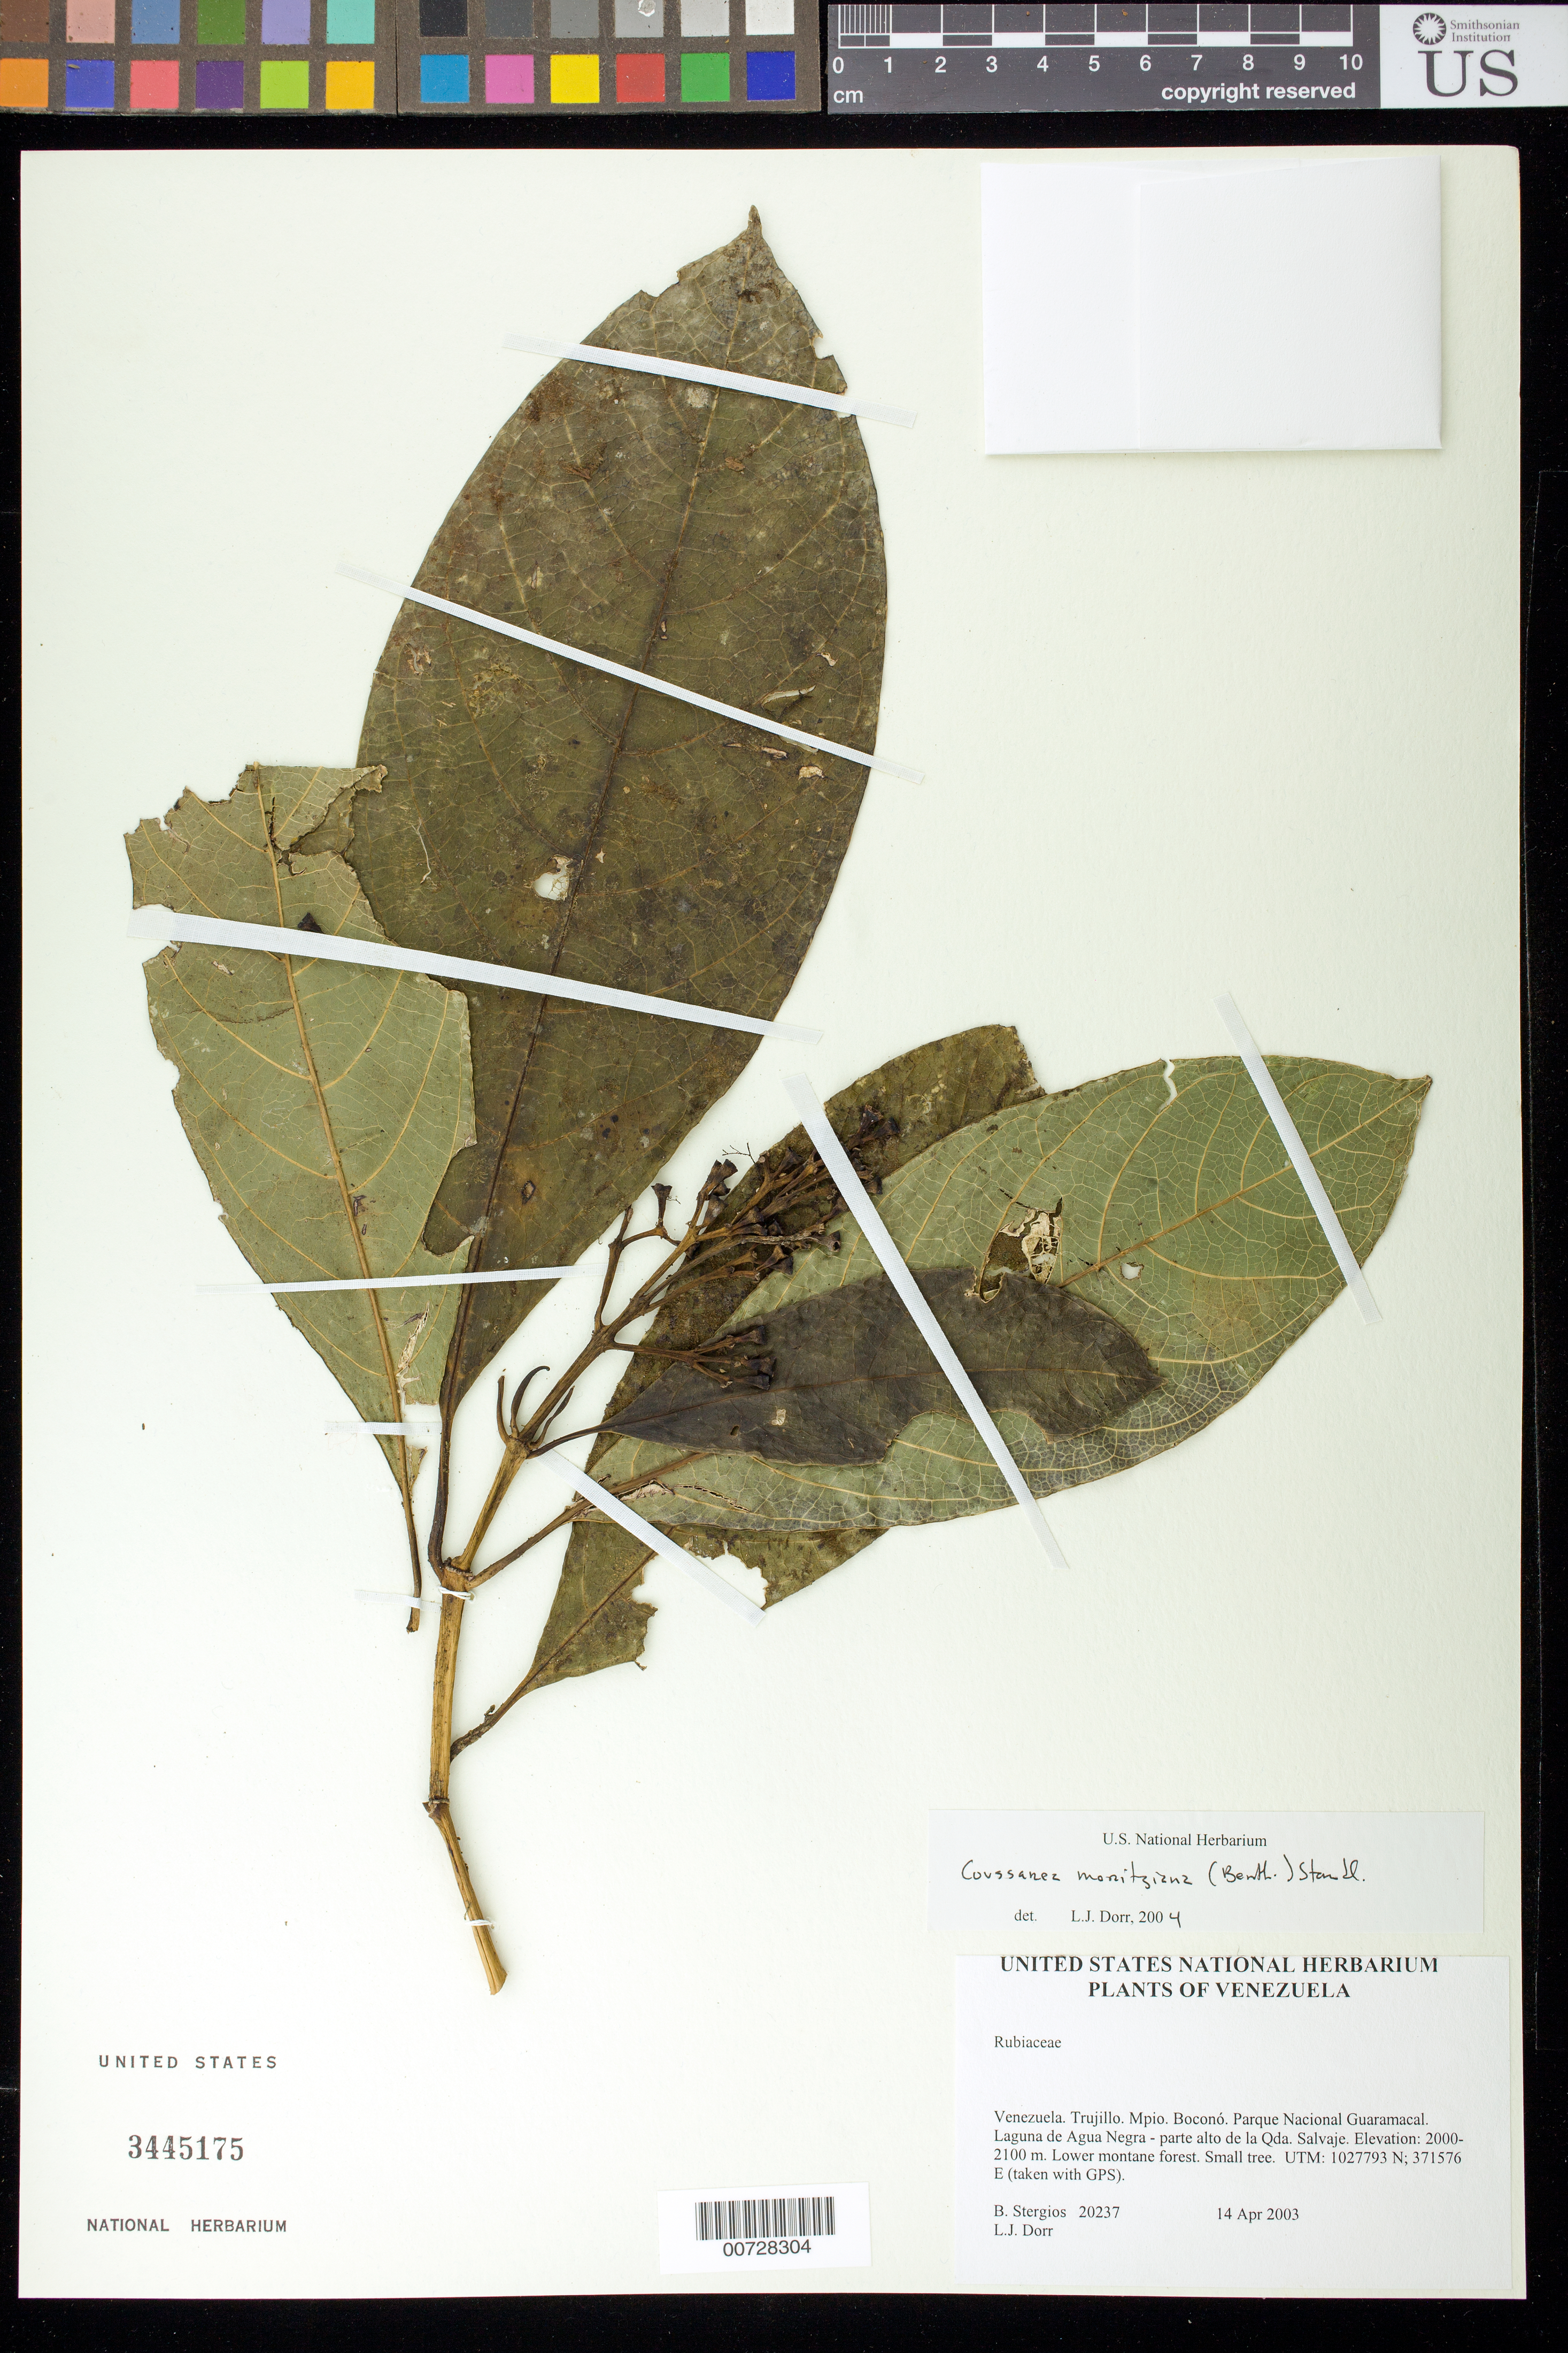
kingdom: Plantae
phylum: Tracheophyta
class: Magnoliopsida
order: Gentianales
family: Rubiaceae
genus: Coussarea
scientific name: Coussarea moritziana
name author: (Benth.) Standl.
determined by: Dorr, L. J., (BOT), Smithsonian Institution - National Museum of Natural History (UNITED STATES)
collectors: B. G. Stergios & L. J. Dorr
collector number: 20237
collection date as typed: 14 Apr 2003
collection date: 2003-04-14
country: Venezuela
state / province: Trujillo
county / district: Boconó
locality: Parque Nacional Guaramacal. Laguna de Agua Negra - parte alto de la Qda. Salvaje.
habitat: Lower montane forest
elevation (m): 2000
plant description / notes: PORT, US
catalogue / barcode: US 3445175